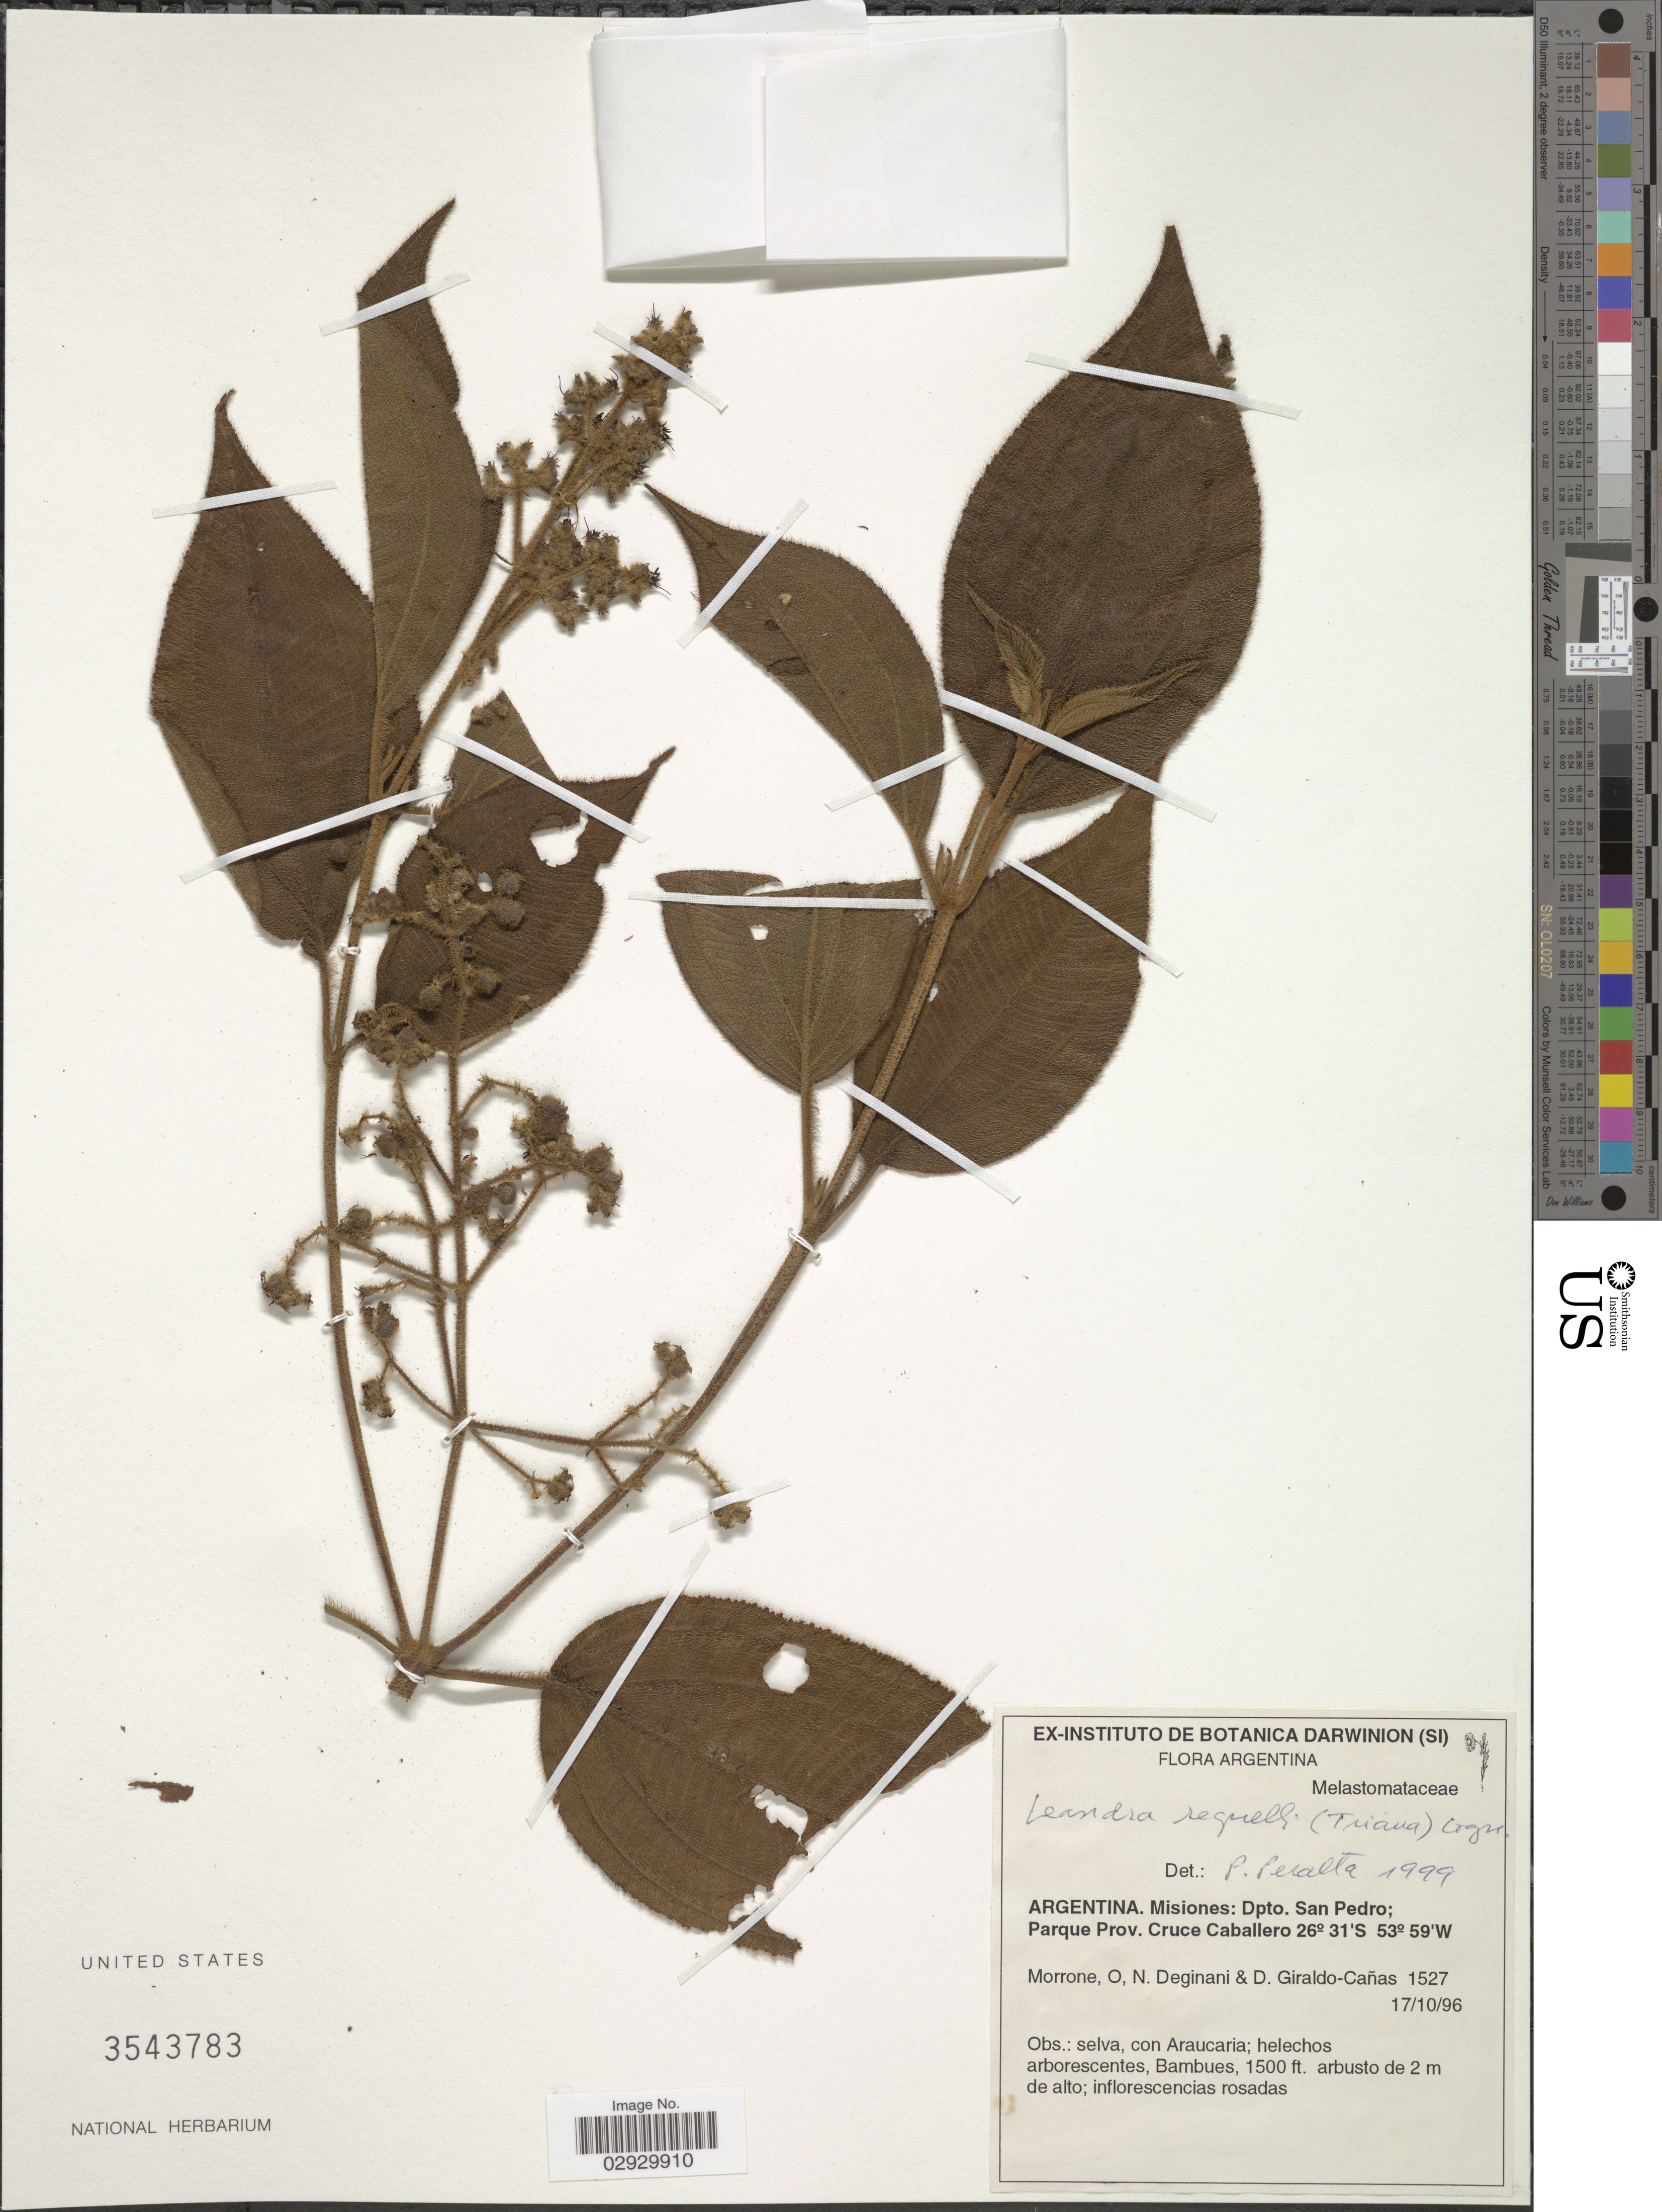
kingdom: Plantae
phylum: Tracheophyta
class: Magnoliopsida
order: Myrtales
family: Melastomataceae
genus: Leandra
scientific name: Leandra regnellii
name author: (Triana) Cogn.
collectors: O. N. Morrone, N. Deginani & D. Giraldo-Cañas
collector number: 1527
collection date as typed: Transcribed d/m/y: 17/10/96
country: Argentina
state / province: Misiones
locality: Dpto. San Pedro; Parque Prov. Cruce Caballero.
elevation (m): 457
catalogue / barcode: US 3543783